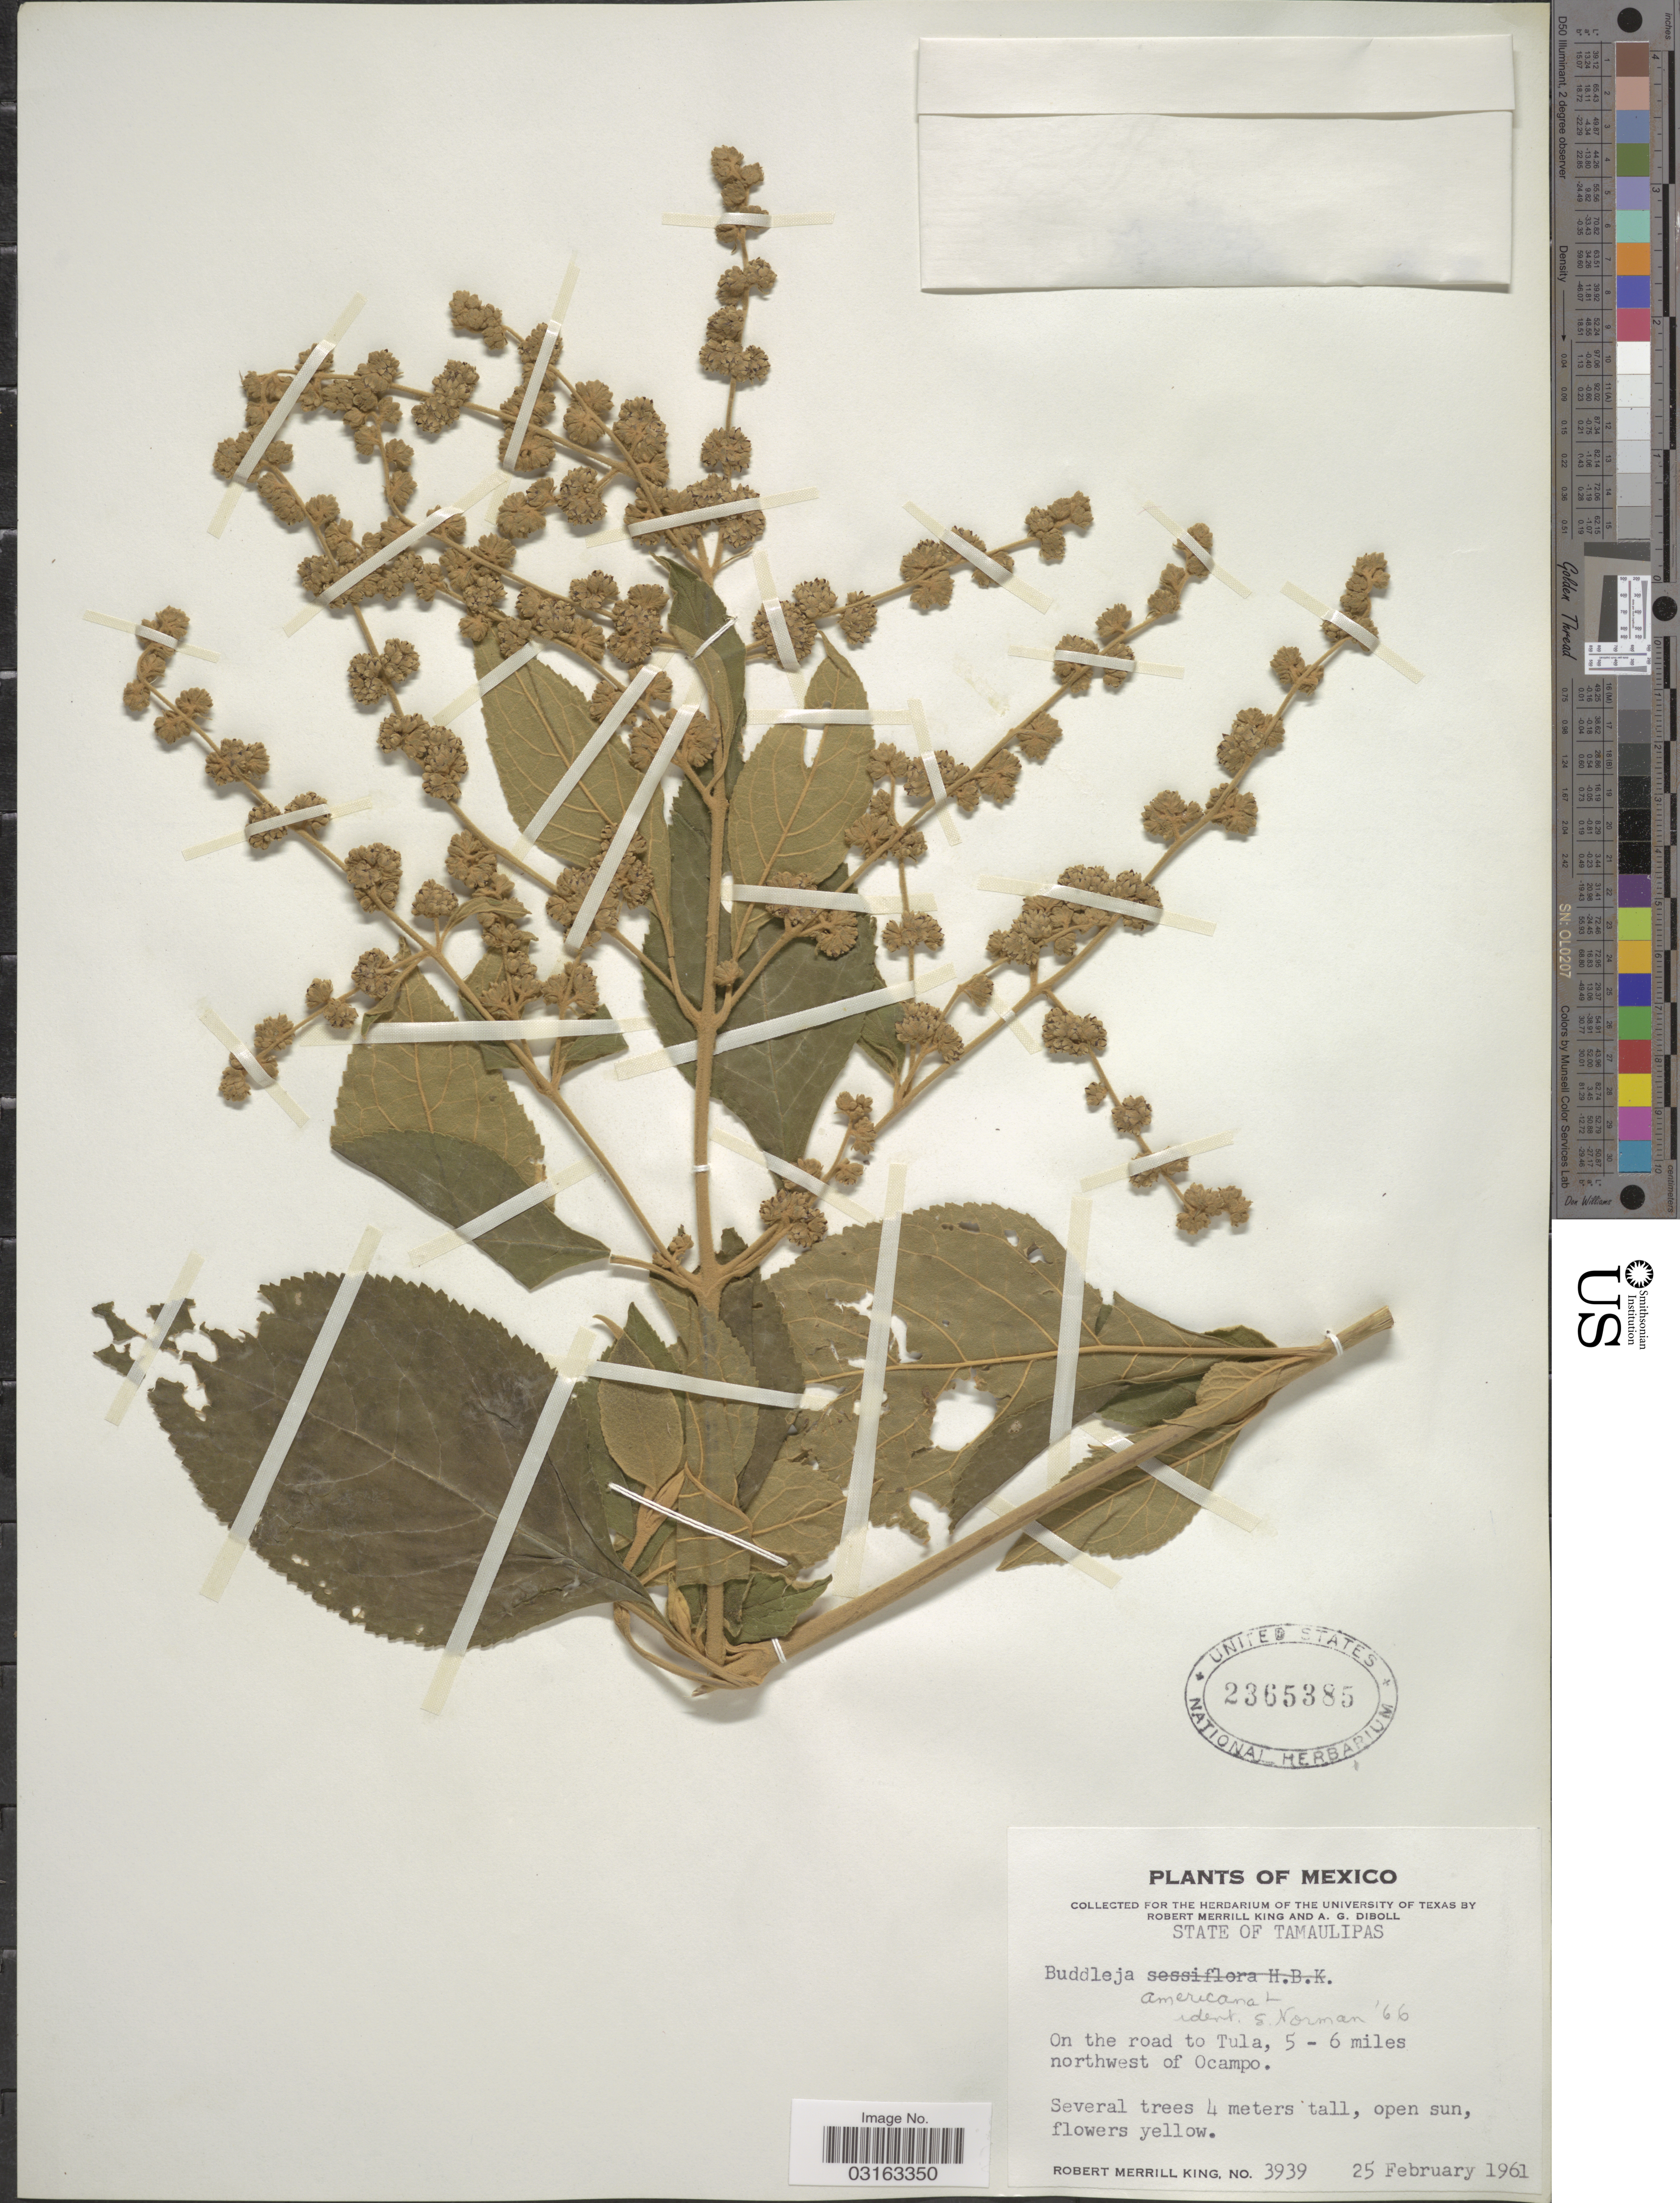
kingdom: Plantae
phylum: Tracheophyta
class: Magnoliopsida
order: Lamiales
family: Scrophulariaceae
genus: Buddleja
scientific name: Buddleja americana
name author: L.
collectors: R. M. King & A. Diboll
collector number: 3939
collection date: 1961-02-25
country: Mexico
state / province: Tamaulipas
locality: On the road to Tula, 5-6 miles northwest of Ocampo.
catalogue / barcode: US 2365385